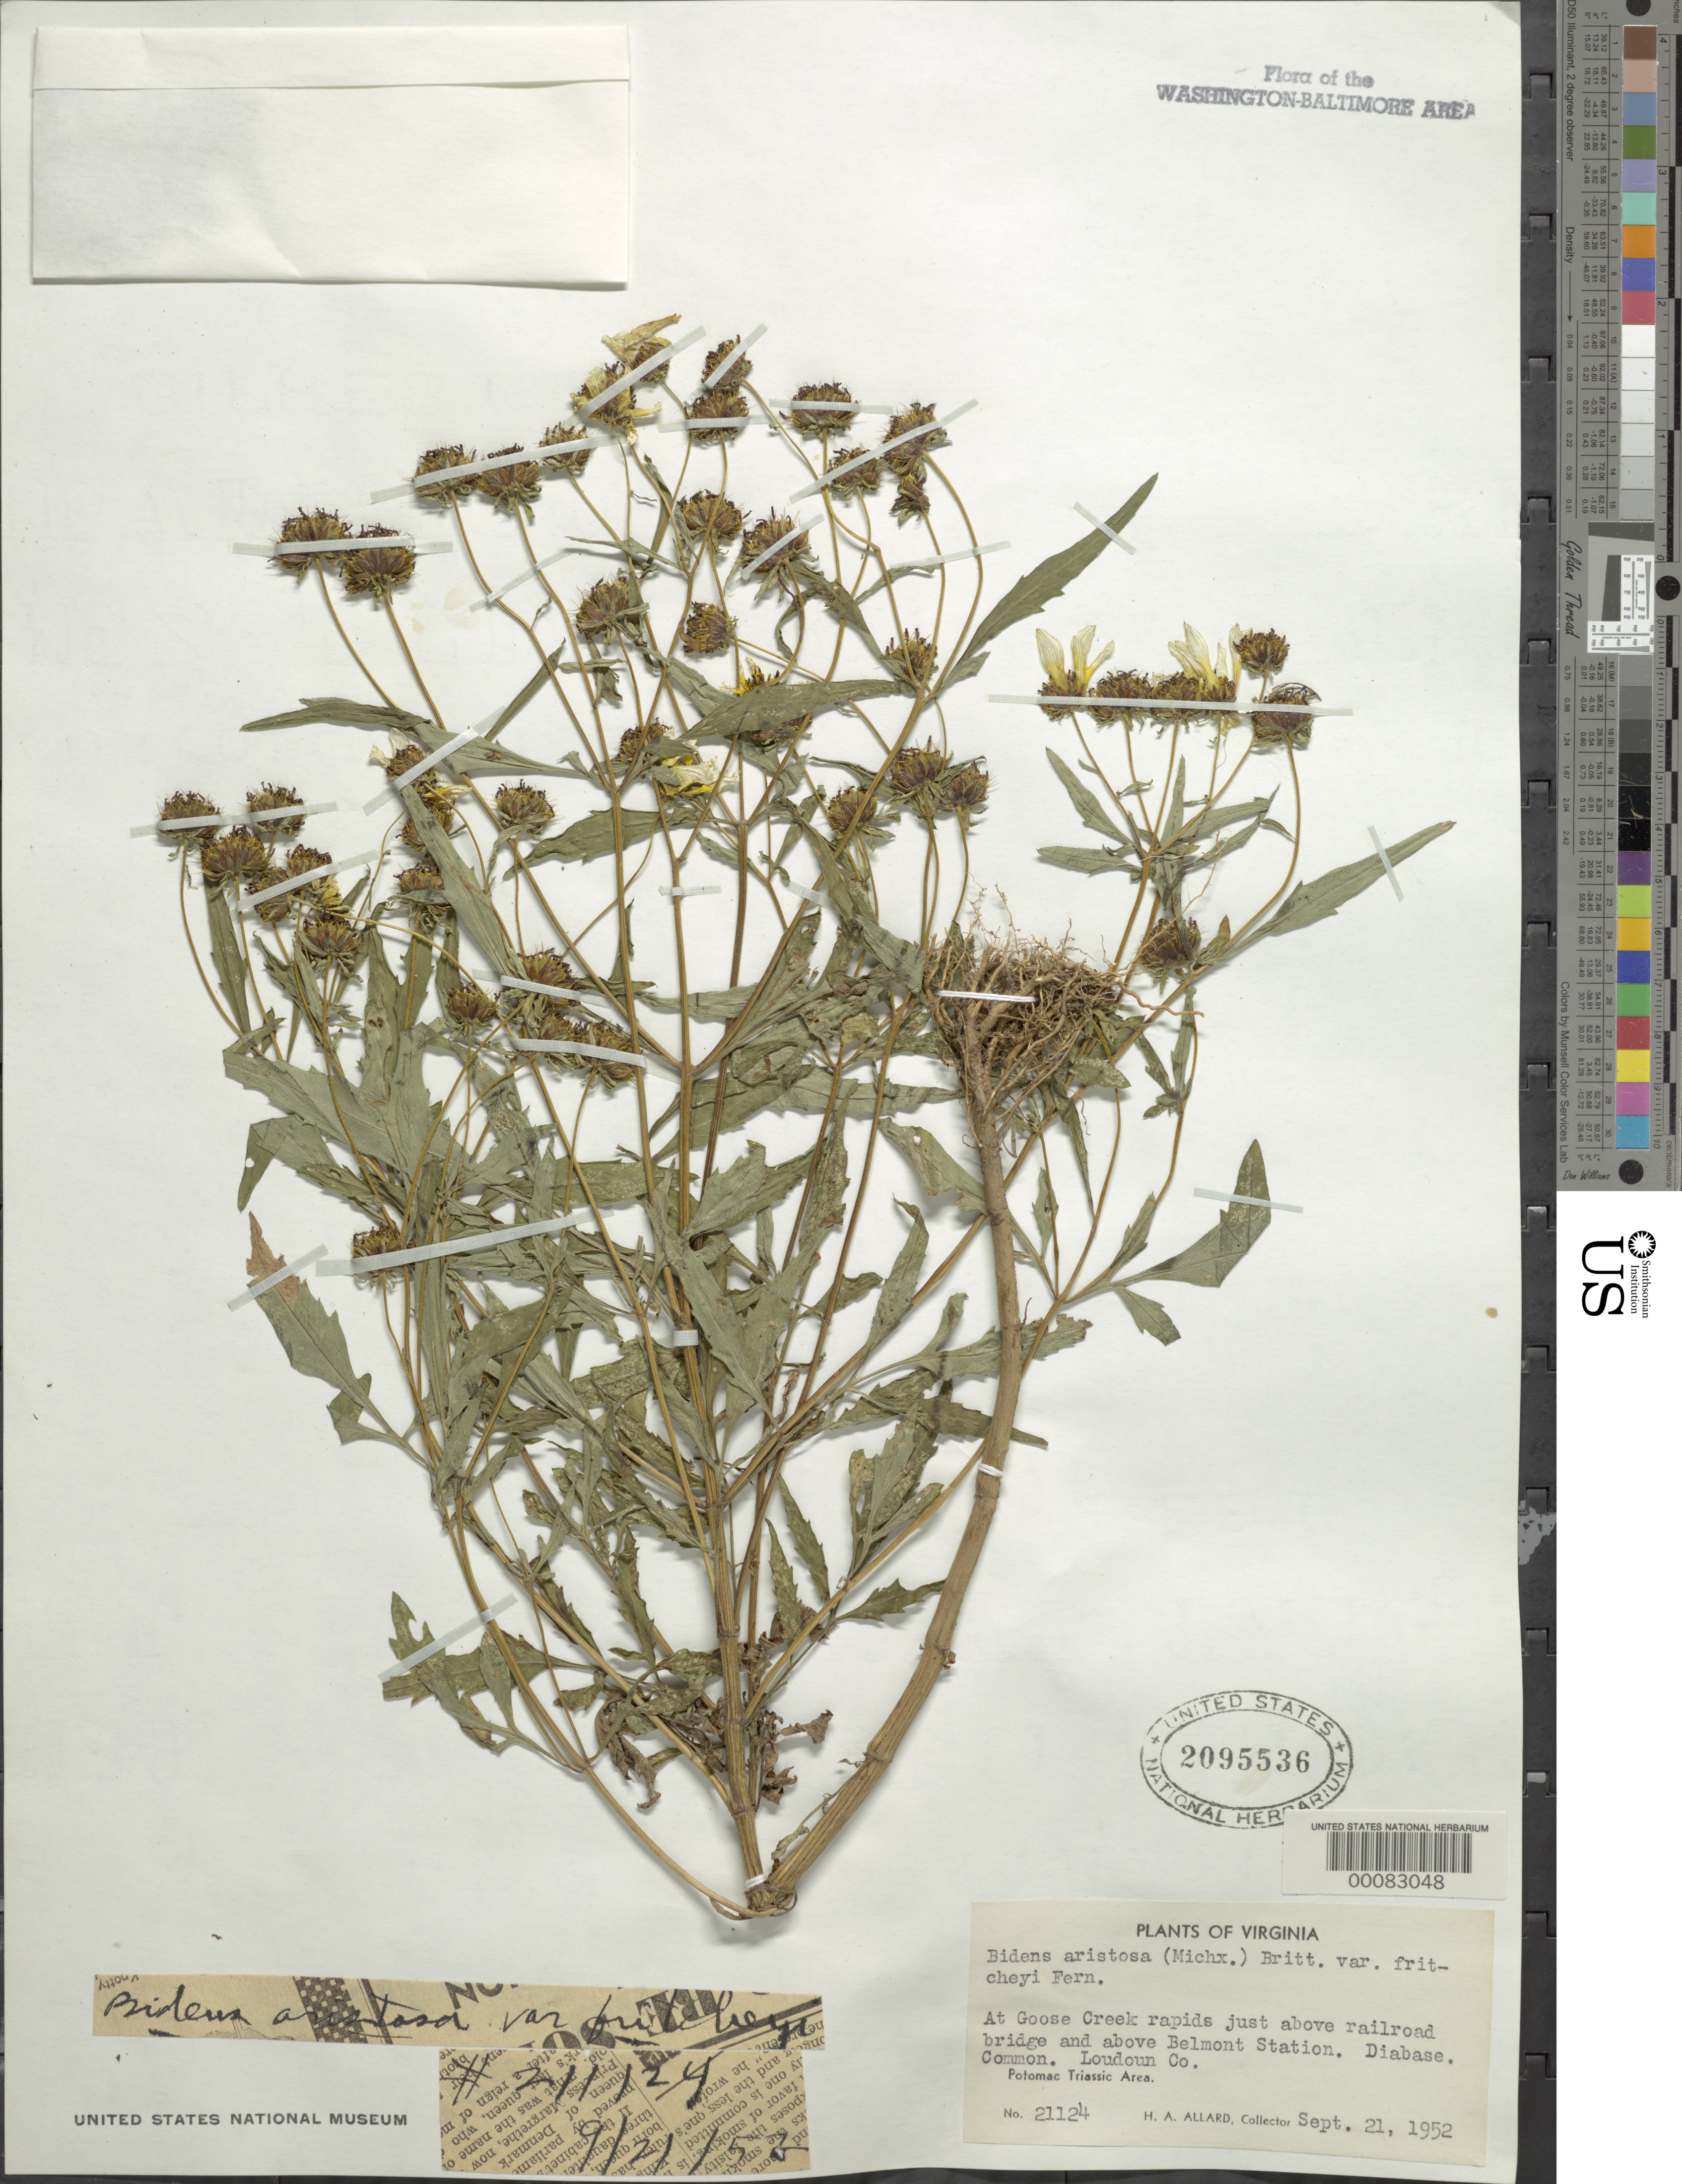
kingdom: Plantae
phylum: Tracheophyta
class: Magnoliopsida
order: Asterales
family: Asteraceae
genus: Bidens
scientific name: Bidens aristosa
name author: (Michx.) Britton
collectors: H. A. Allard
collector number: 21124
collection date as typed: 21 Sep 1952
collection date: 1952-09-21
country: United States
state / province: Virginia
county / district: Loudoun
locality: Goose Creek above Belmont Station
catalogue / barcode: US 2095536